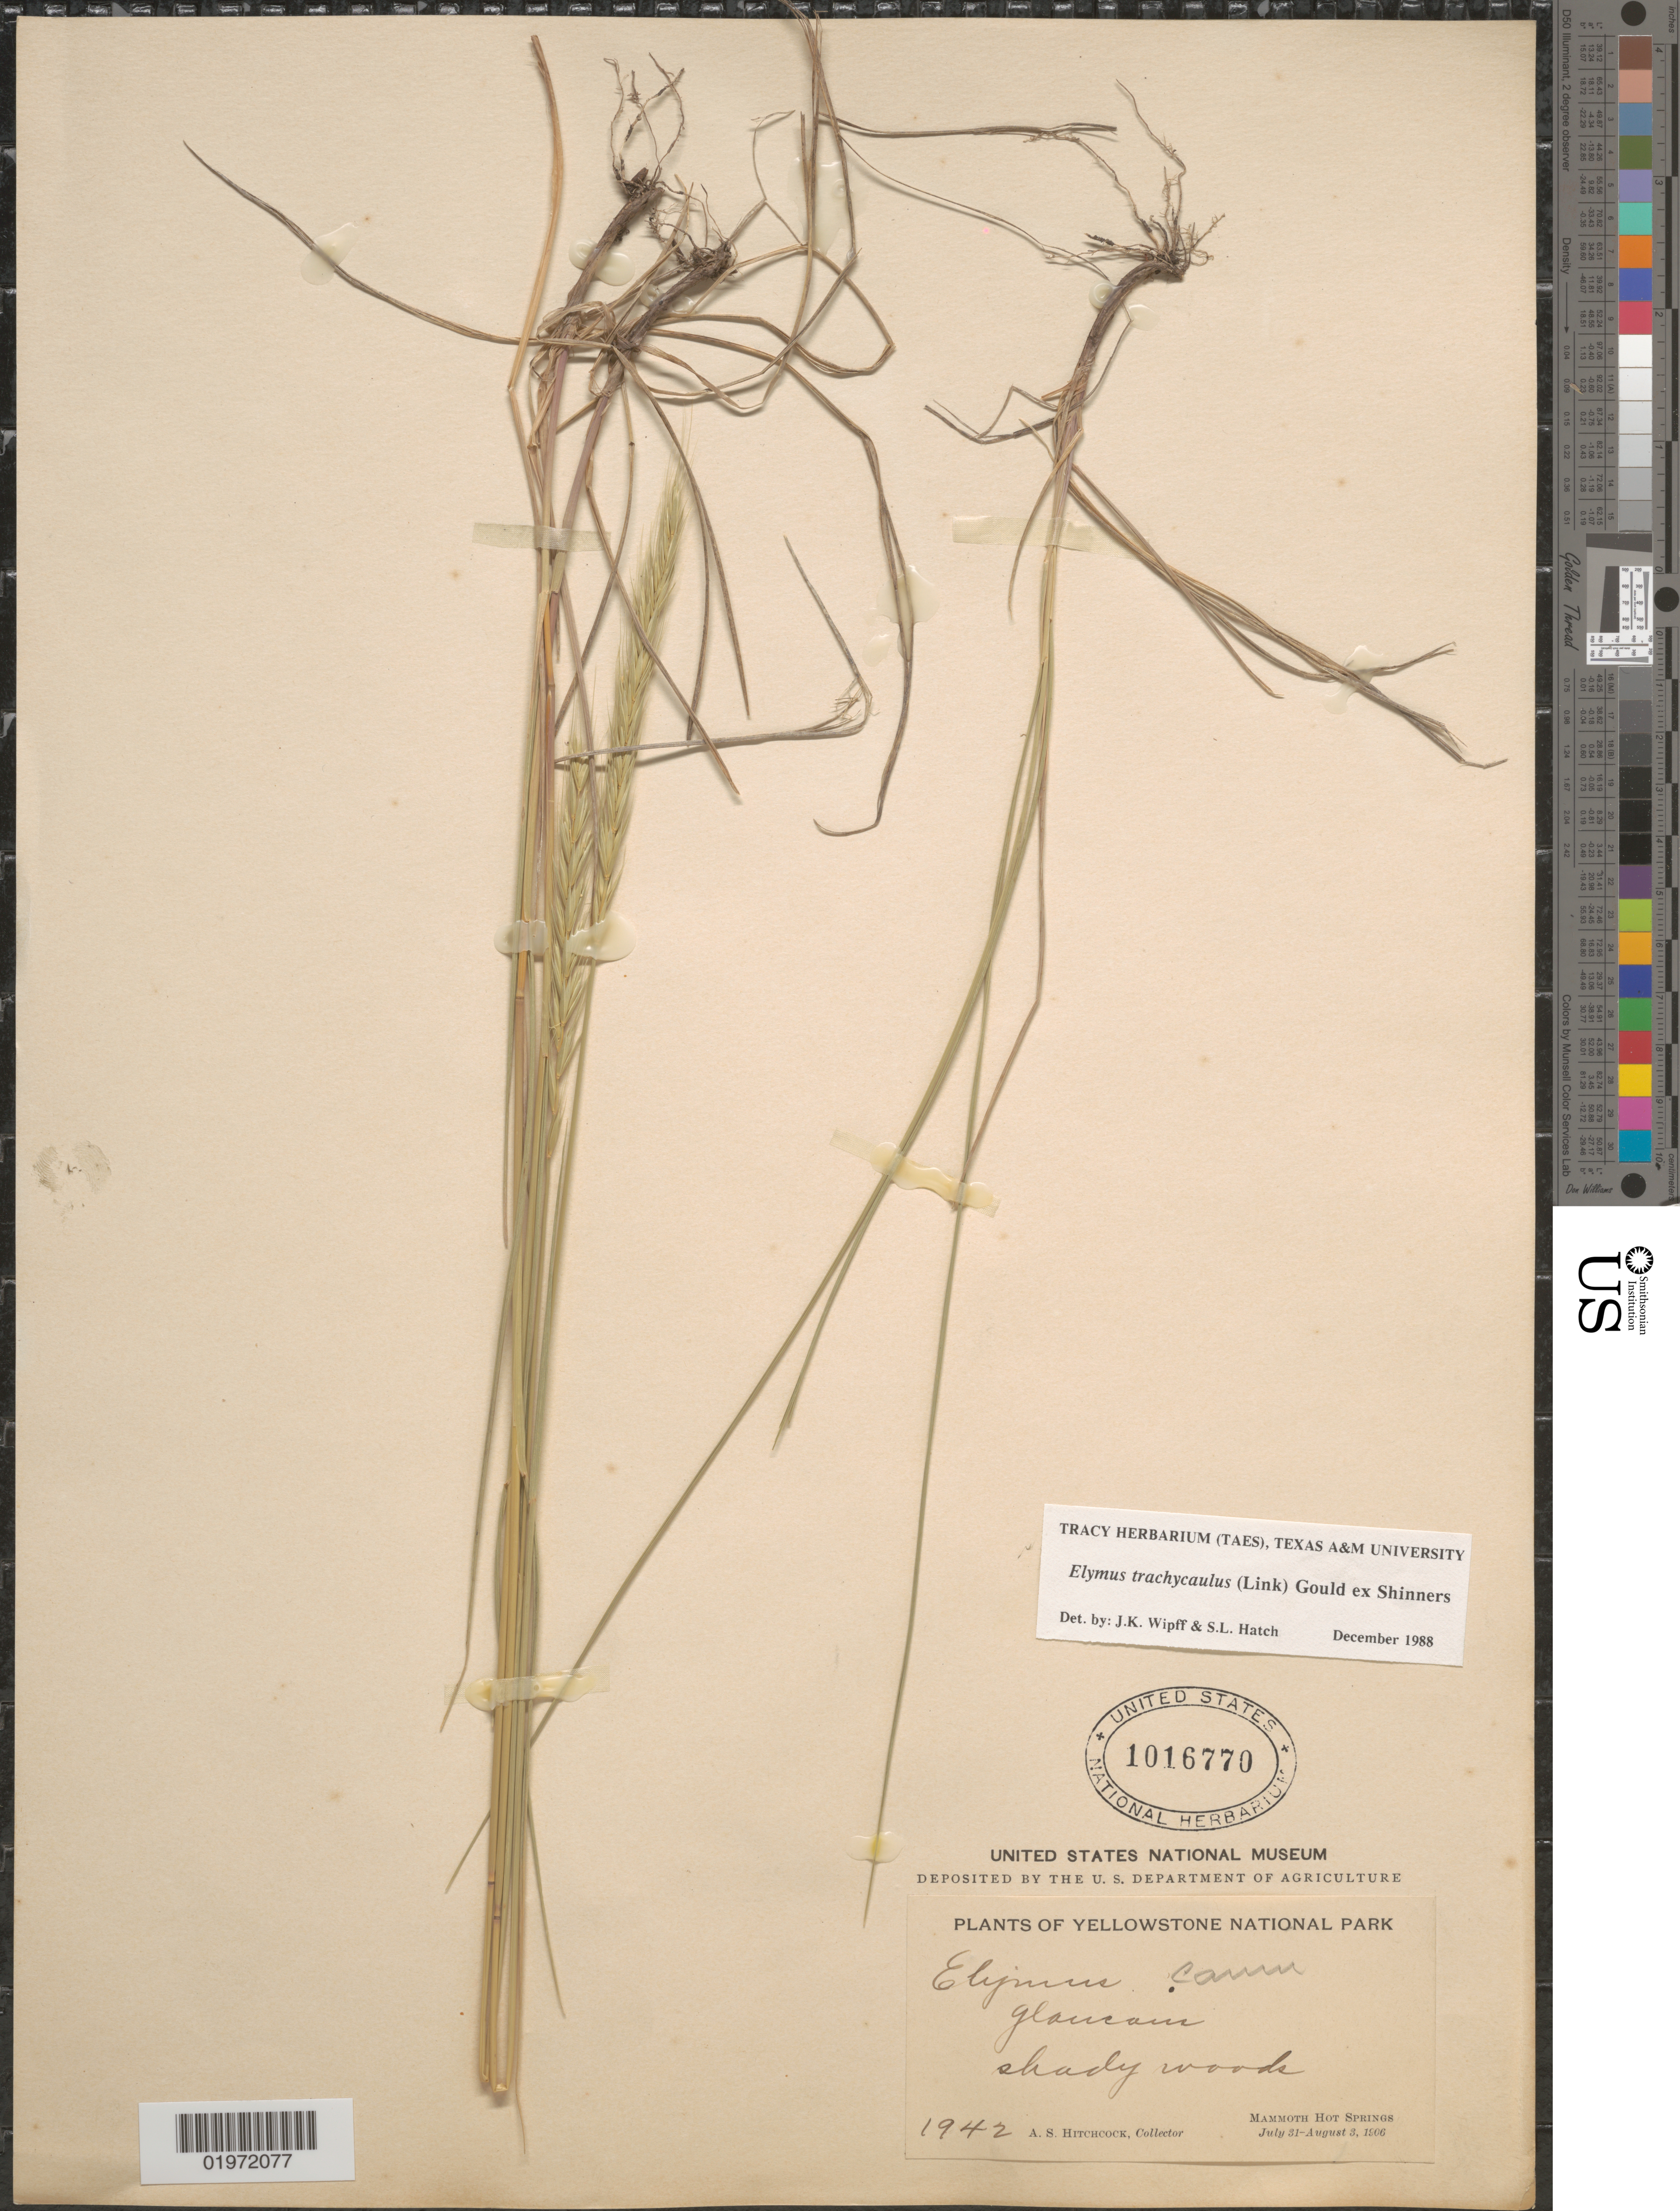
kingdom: Plantae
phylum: Tracheophyta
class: Liliopsida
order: Poales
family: Poaceae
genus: Elymus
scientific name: Elymus trachycaulus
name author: (Link) Gould ex Shinners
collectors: A. S. Hitchcock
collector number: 1942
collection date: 1906-07-31/1906-08-03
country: United States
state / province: Wyoming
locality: Yellowstone National Park. Mammoth Hot Springs.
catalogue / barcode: US 1016770